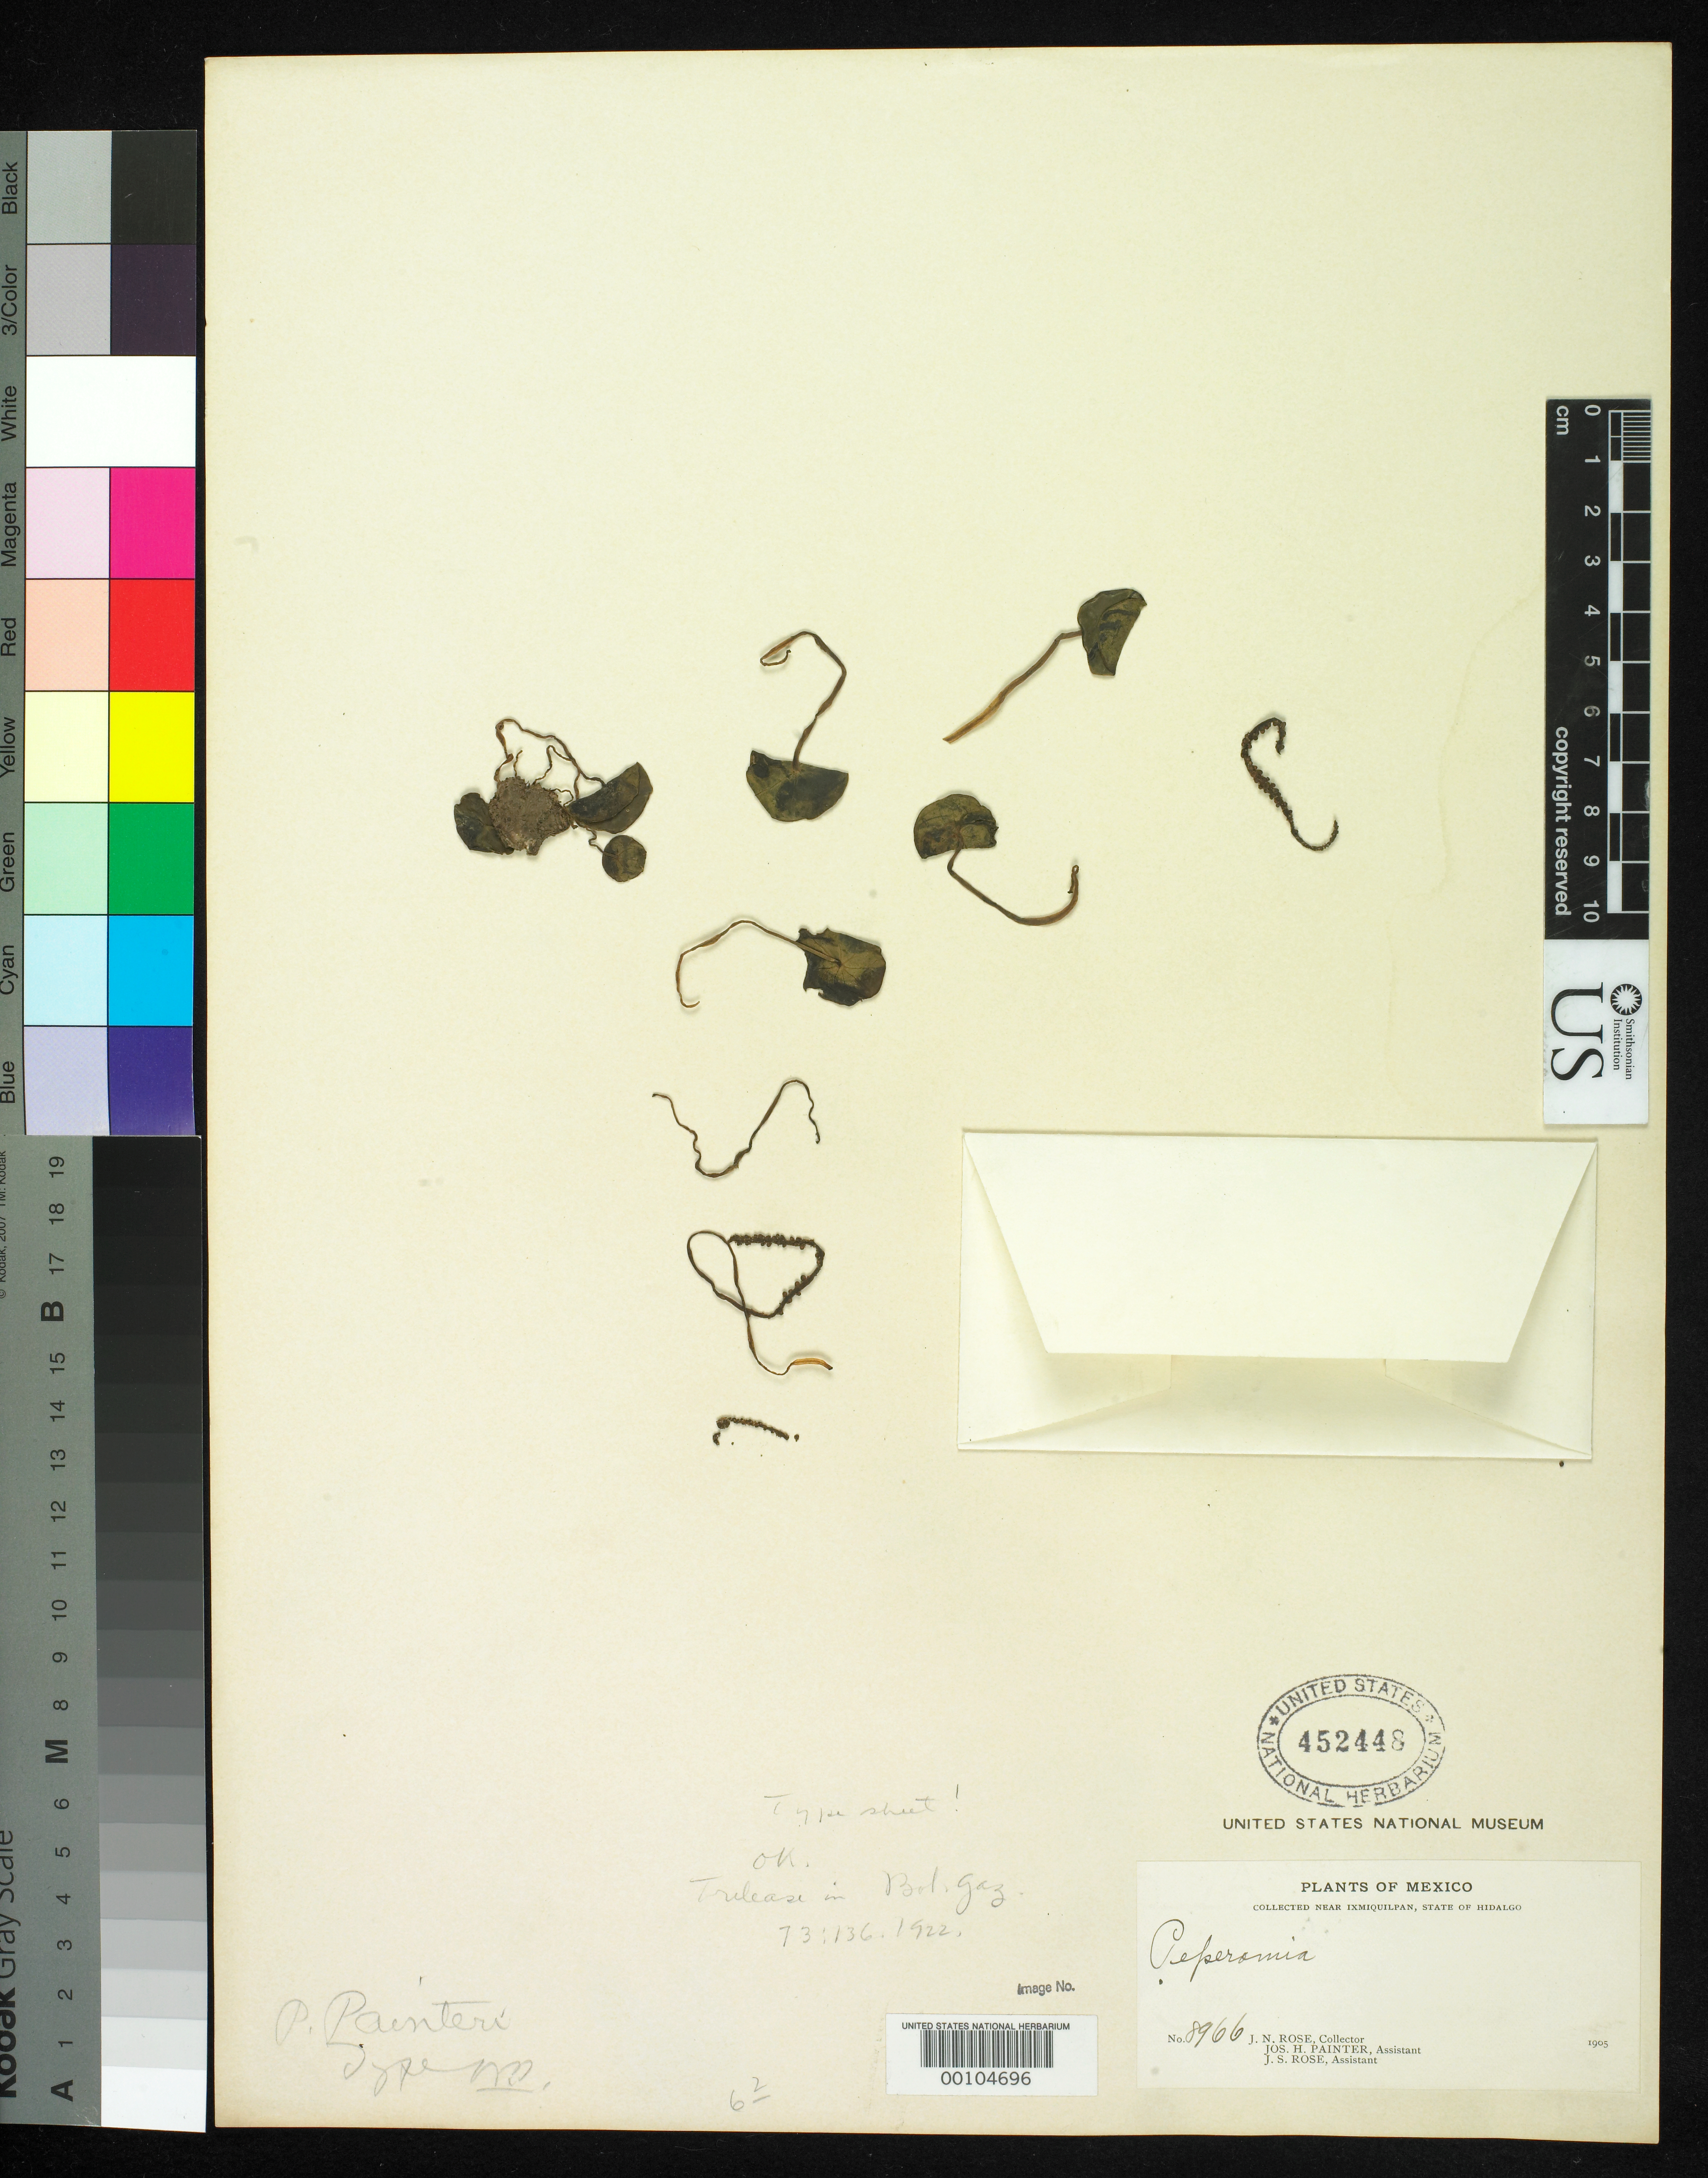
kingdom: Plantae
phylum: Tracheophyta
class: Magnoliopsida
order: Piperales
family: Piperaceae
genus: Peperomia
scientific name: Peperomia painteri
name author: Trel.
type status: Holotype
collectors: J. N. Rose, J. H. Painter & J. S. Rose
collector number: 8966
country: Mexico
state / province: Hidalgo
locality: Ixmiquilpan.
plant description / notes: Protologue: "based chiefly on extensive collections of USNH & NYBG"; Trelease annotated this US duplicate as "type".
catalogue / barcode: US 452448